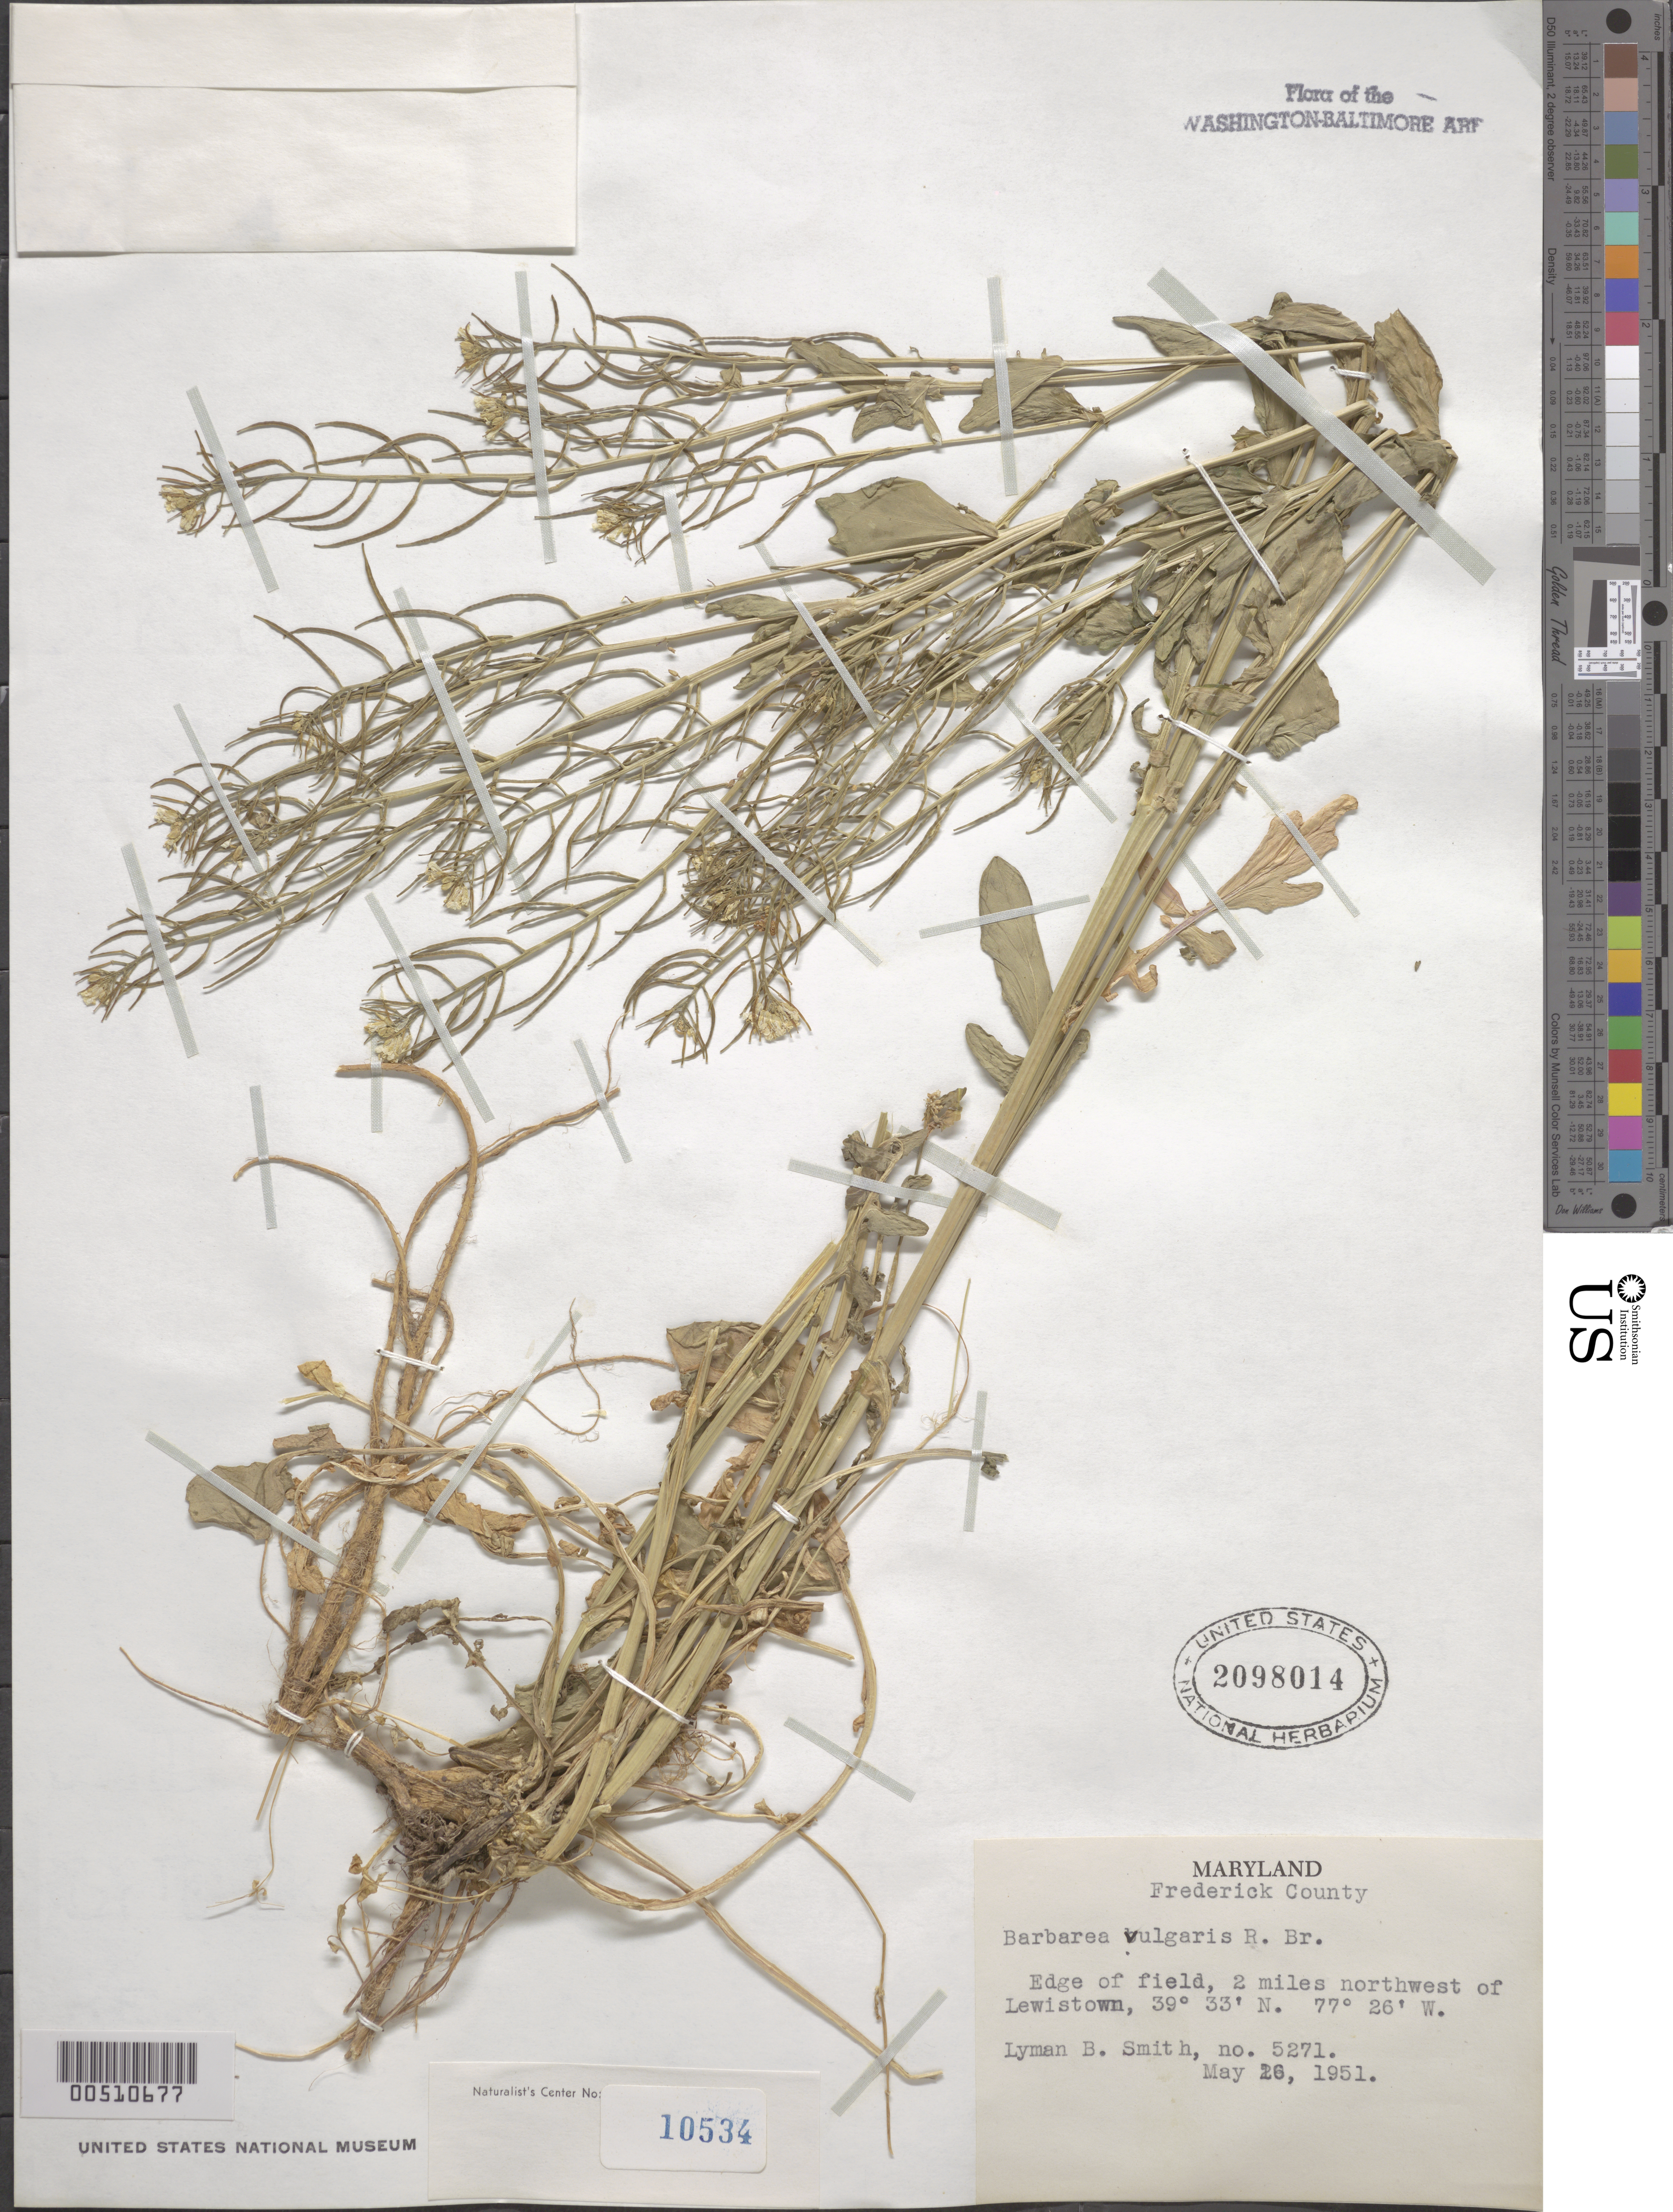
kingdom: Plantae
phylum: Tracheophyta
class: Magnoliopsida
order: Brassicales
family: Brassicaceae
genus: Barbarea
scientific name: Barbarea vulgaris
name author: W.T. Aiton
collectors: L. Smith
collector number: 5271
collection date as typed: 26 May 1951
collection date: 1951-05-26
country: United States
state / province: Maryland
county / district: Frederick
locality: NW of Lewistown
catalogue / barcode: US 2098014